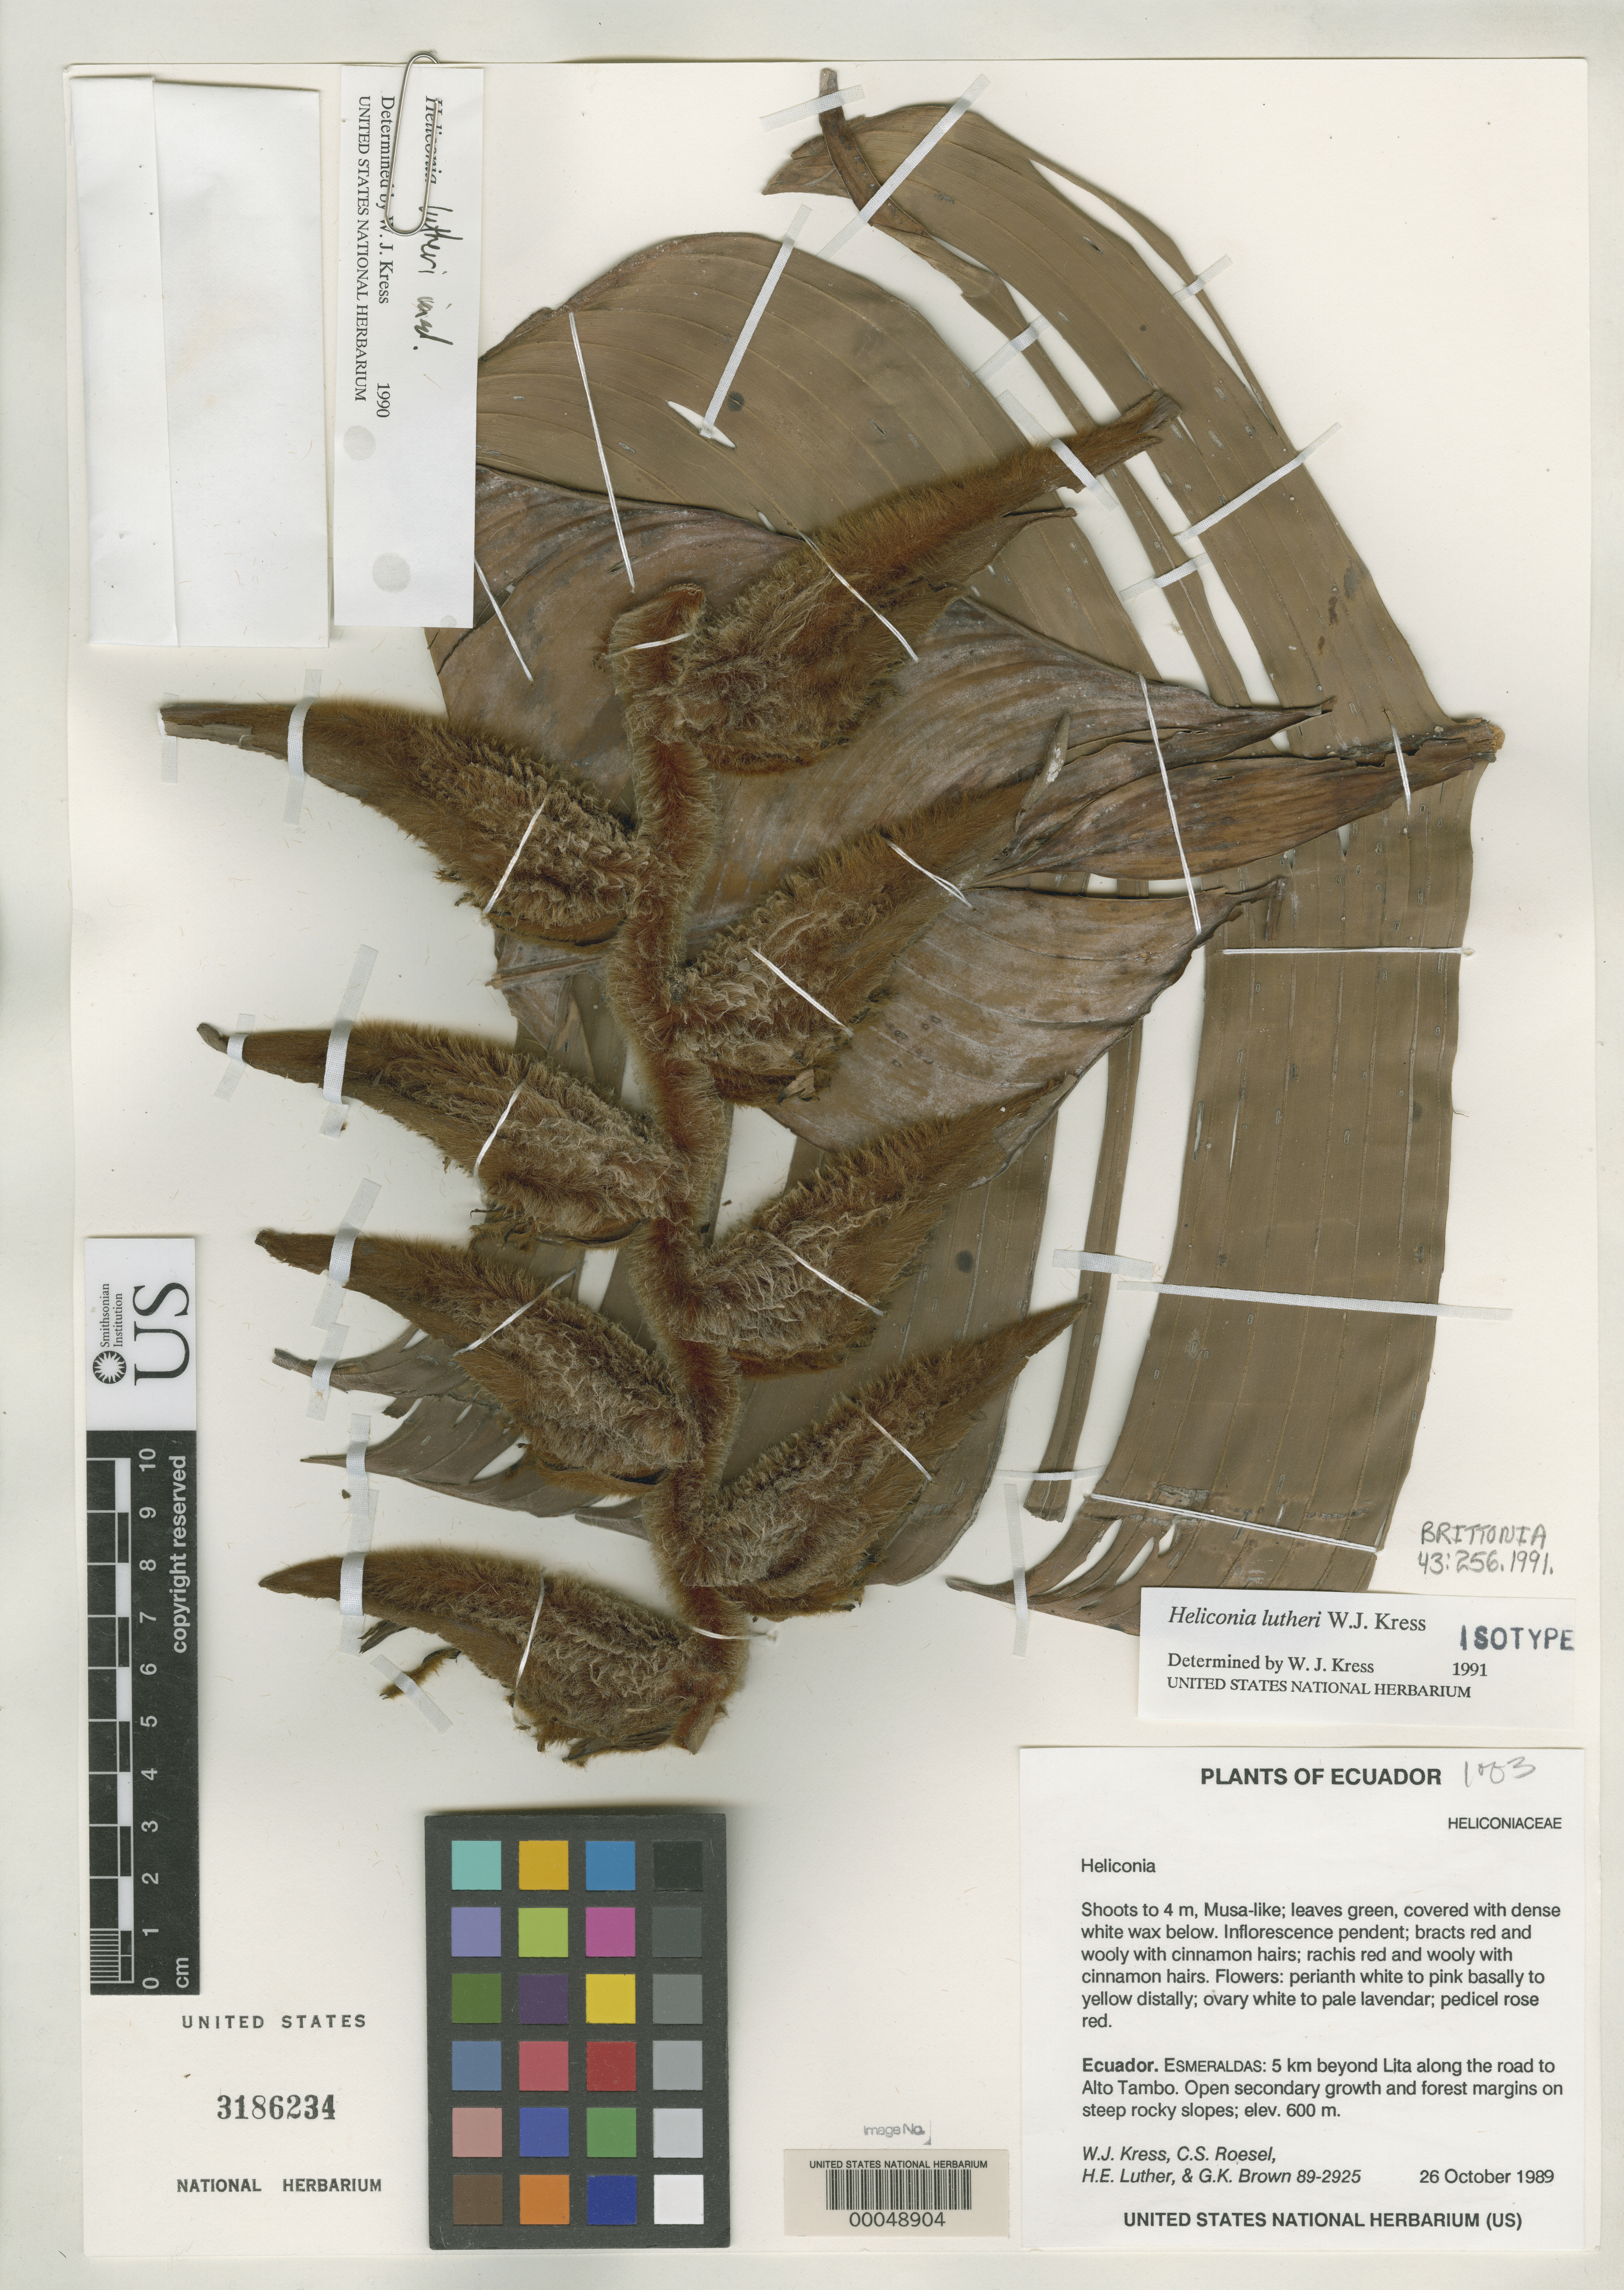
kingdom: Plantae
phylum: Tracheophyta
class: Liliopsida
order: Zingiberales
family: Heliconiaceae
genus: Heliconia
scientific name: Heliconia lutheri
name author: W.J. Kress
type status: Isotype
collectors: W. J. Kress, C. S. Roesel, Harry E. Luther & G. K. Brown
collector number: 89-2925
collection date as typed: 26 Oct 1989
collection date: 1989-10-26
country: Ecuador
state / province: Esmeraldas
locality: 5 km beyond Lita along road to Alto Tambo.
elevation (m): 600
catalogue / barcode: US 3186234